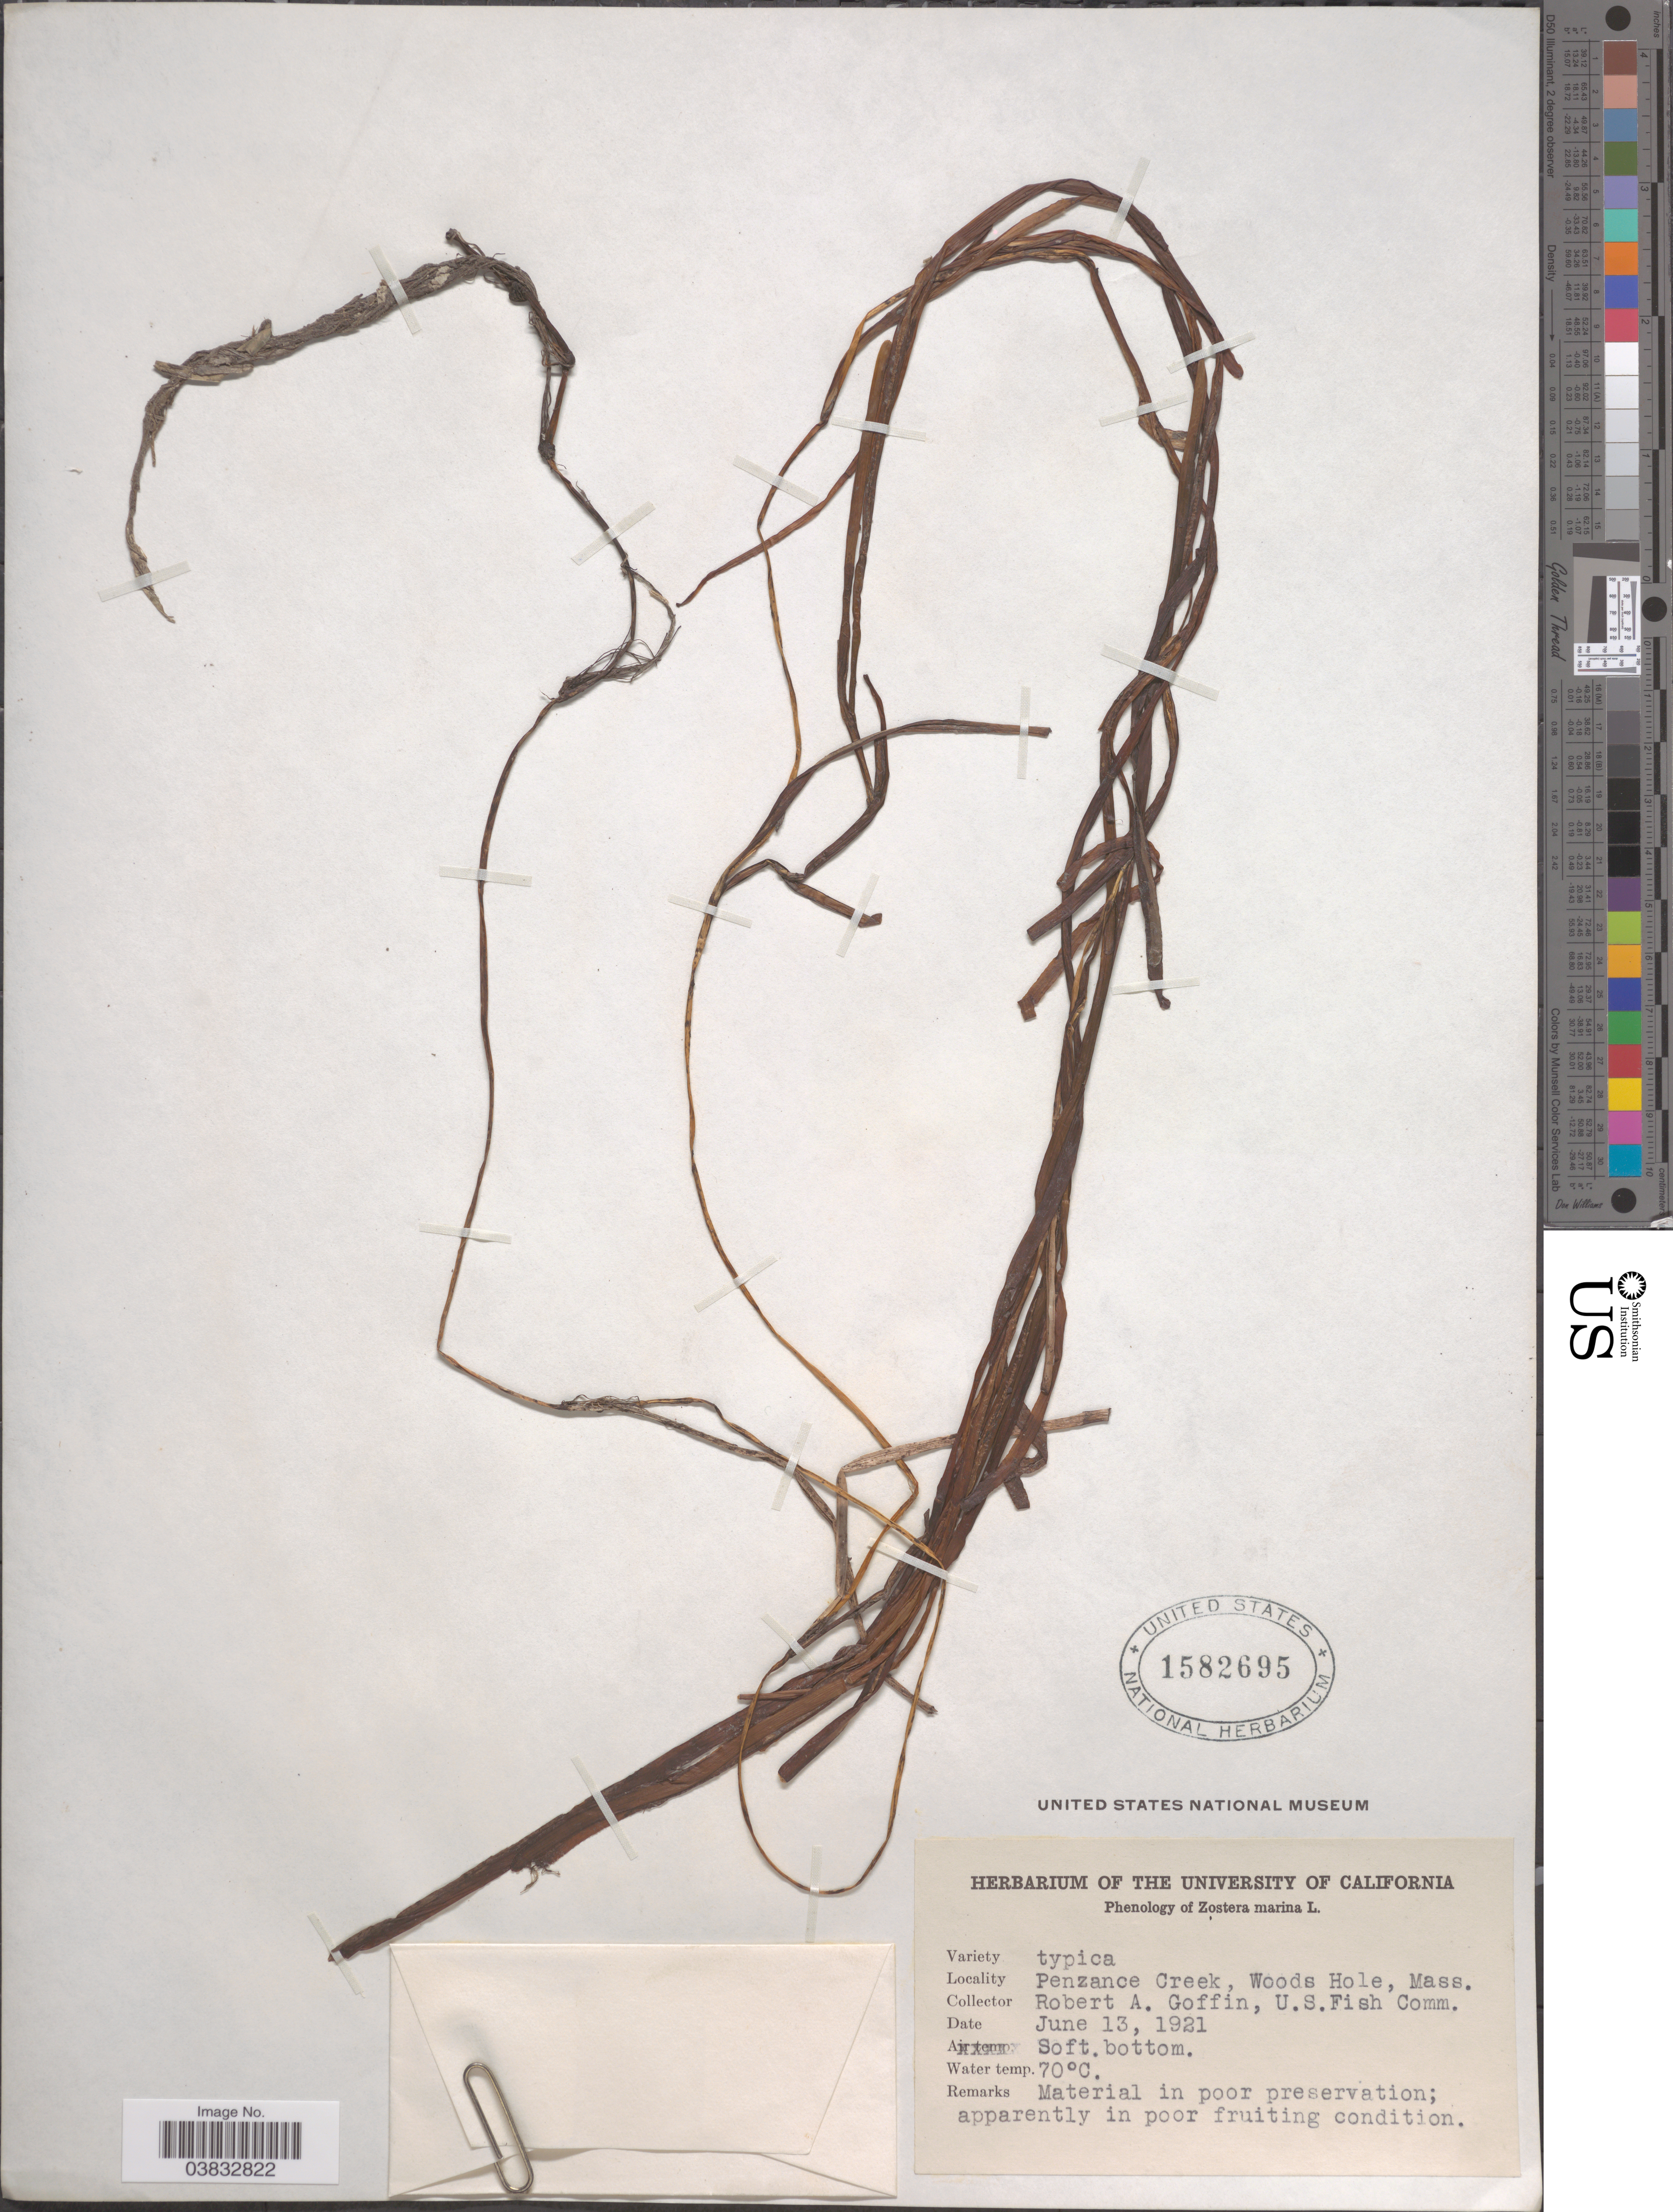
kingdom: Plantae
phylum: Tracheophyta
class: Liliopsida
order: Alismatales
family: Zosteraceae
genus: Zostera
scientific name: Zostera marina var. typica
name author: L.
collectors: R. Goffin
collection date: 1921-06-13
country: United States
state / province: Massachusetts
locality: Penzance Creek, Woods Hole.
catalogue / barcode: US 1582695